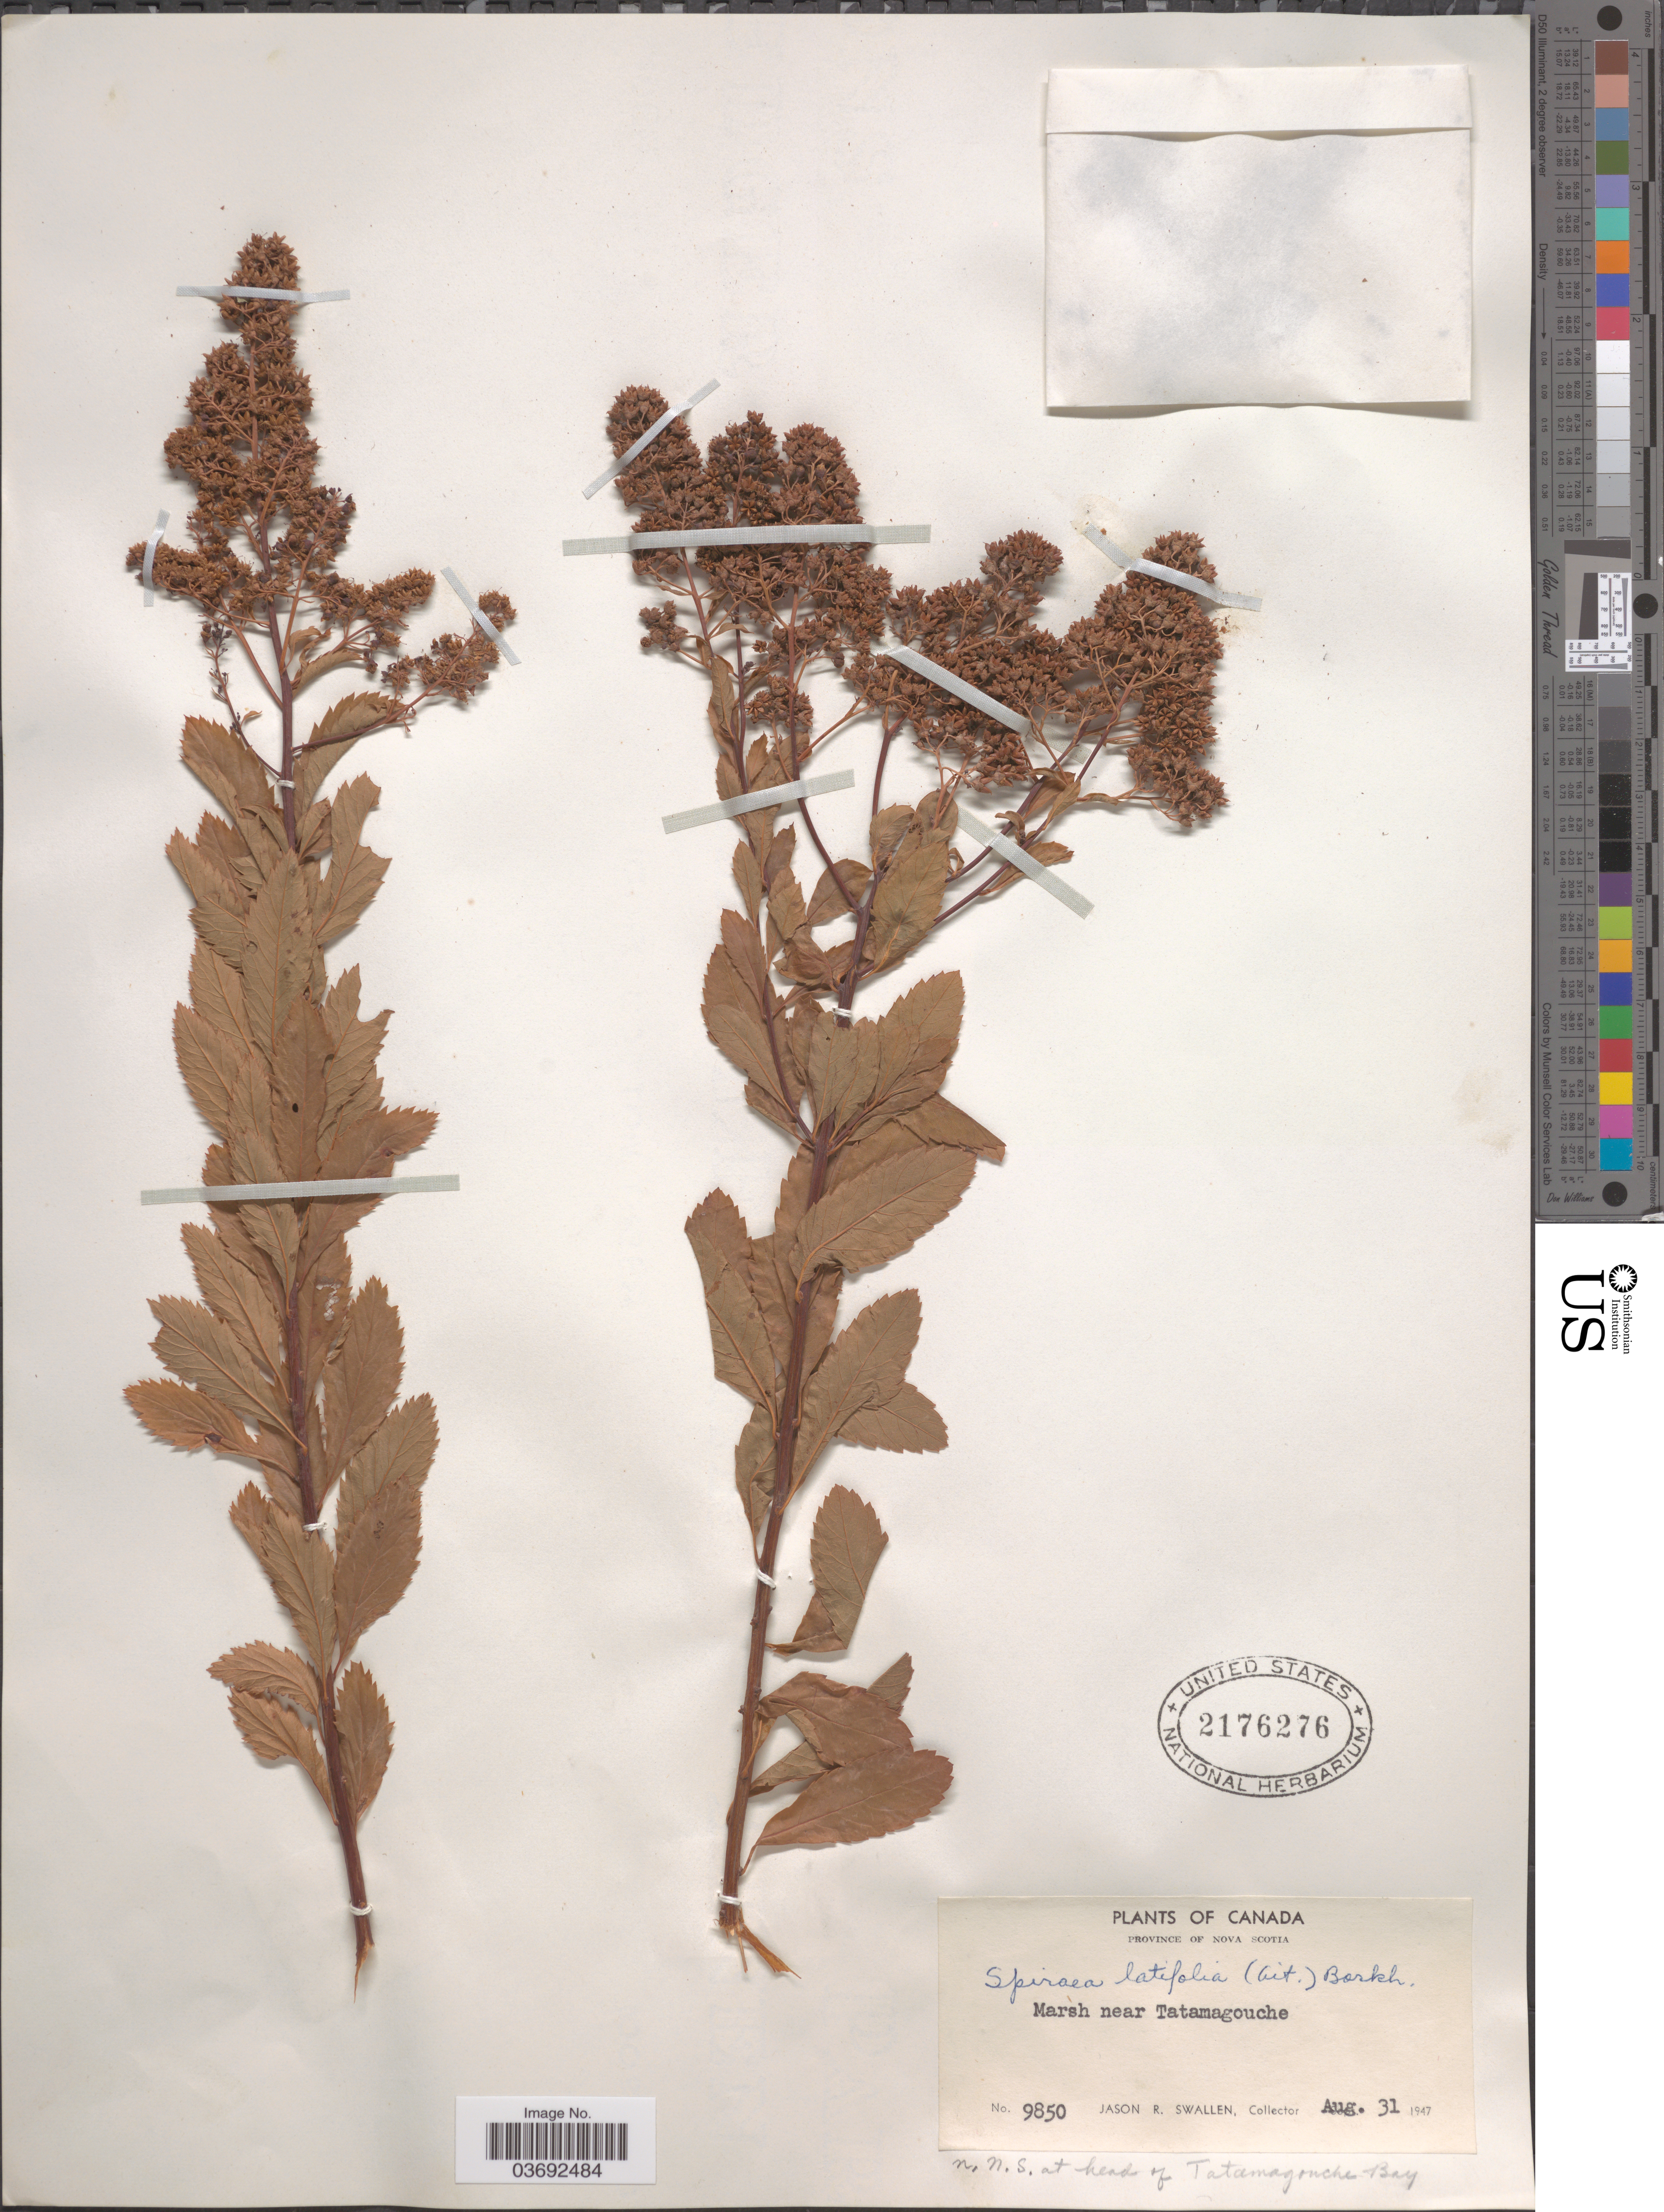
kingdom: Plantae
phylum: Tracheophyta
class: Magnoliopsida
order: Rosales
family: Rosaceae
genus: Spiraea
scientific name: Spiraea latifolia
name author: Borkh.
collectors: J. R. Swallen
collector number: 9850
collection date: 1947-08-31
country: Canada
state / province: Nova Scotia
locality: Marsh near Tatamagouche. N. N. S. at head of Tatamagouche Bay.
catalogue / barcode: US 2176276